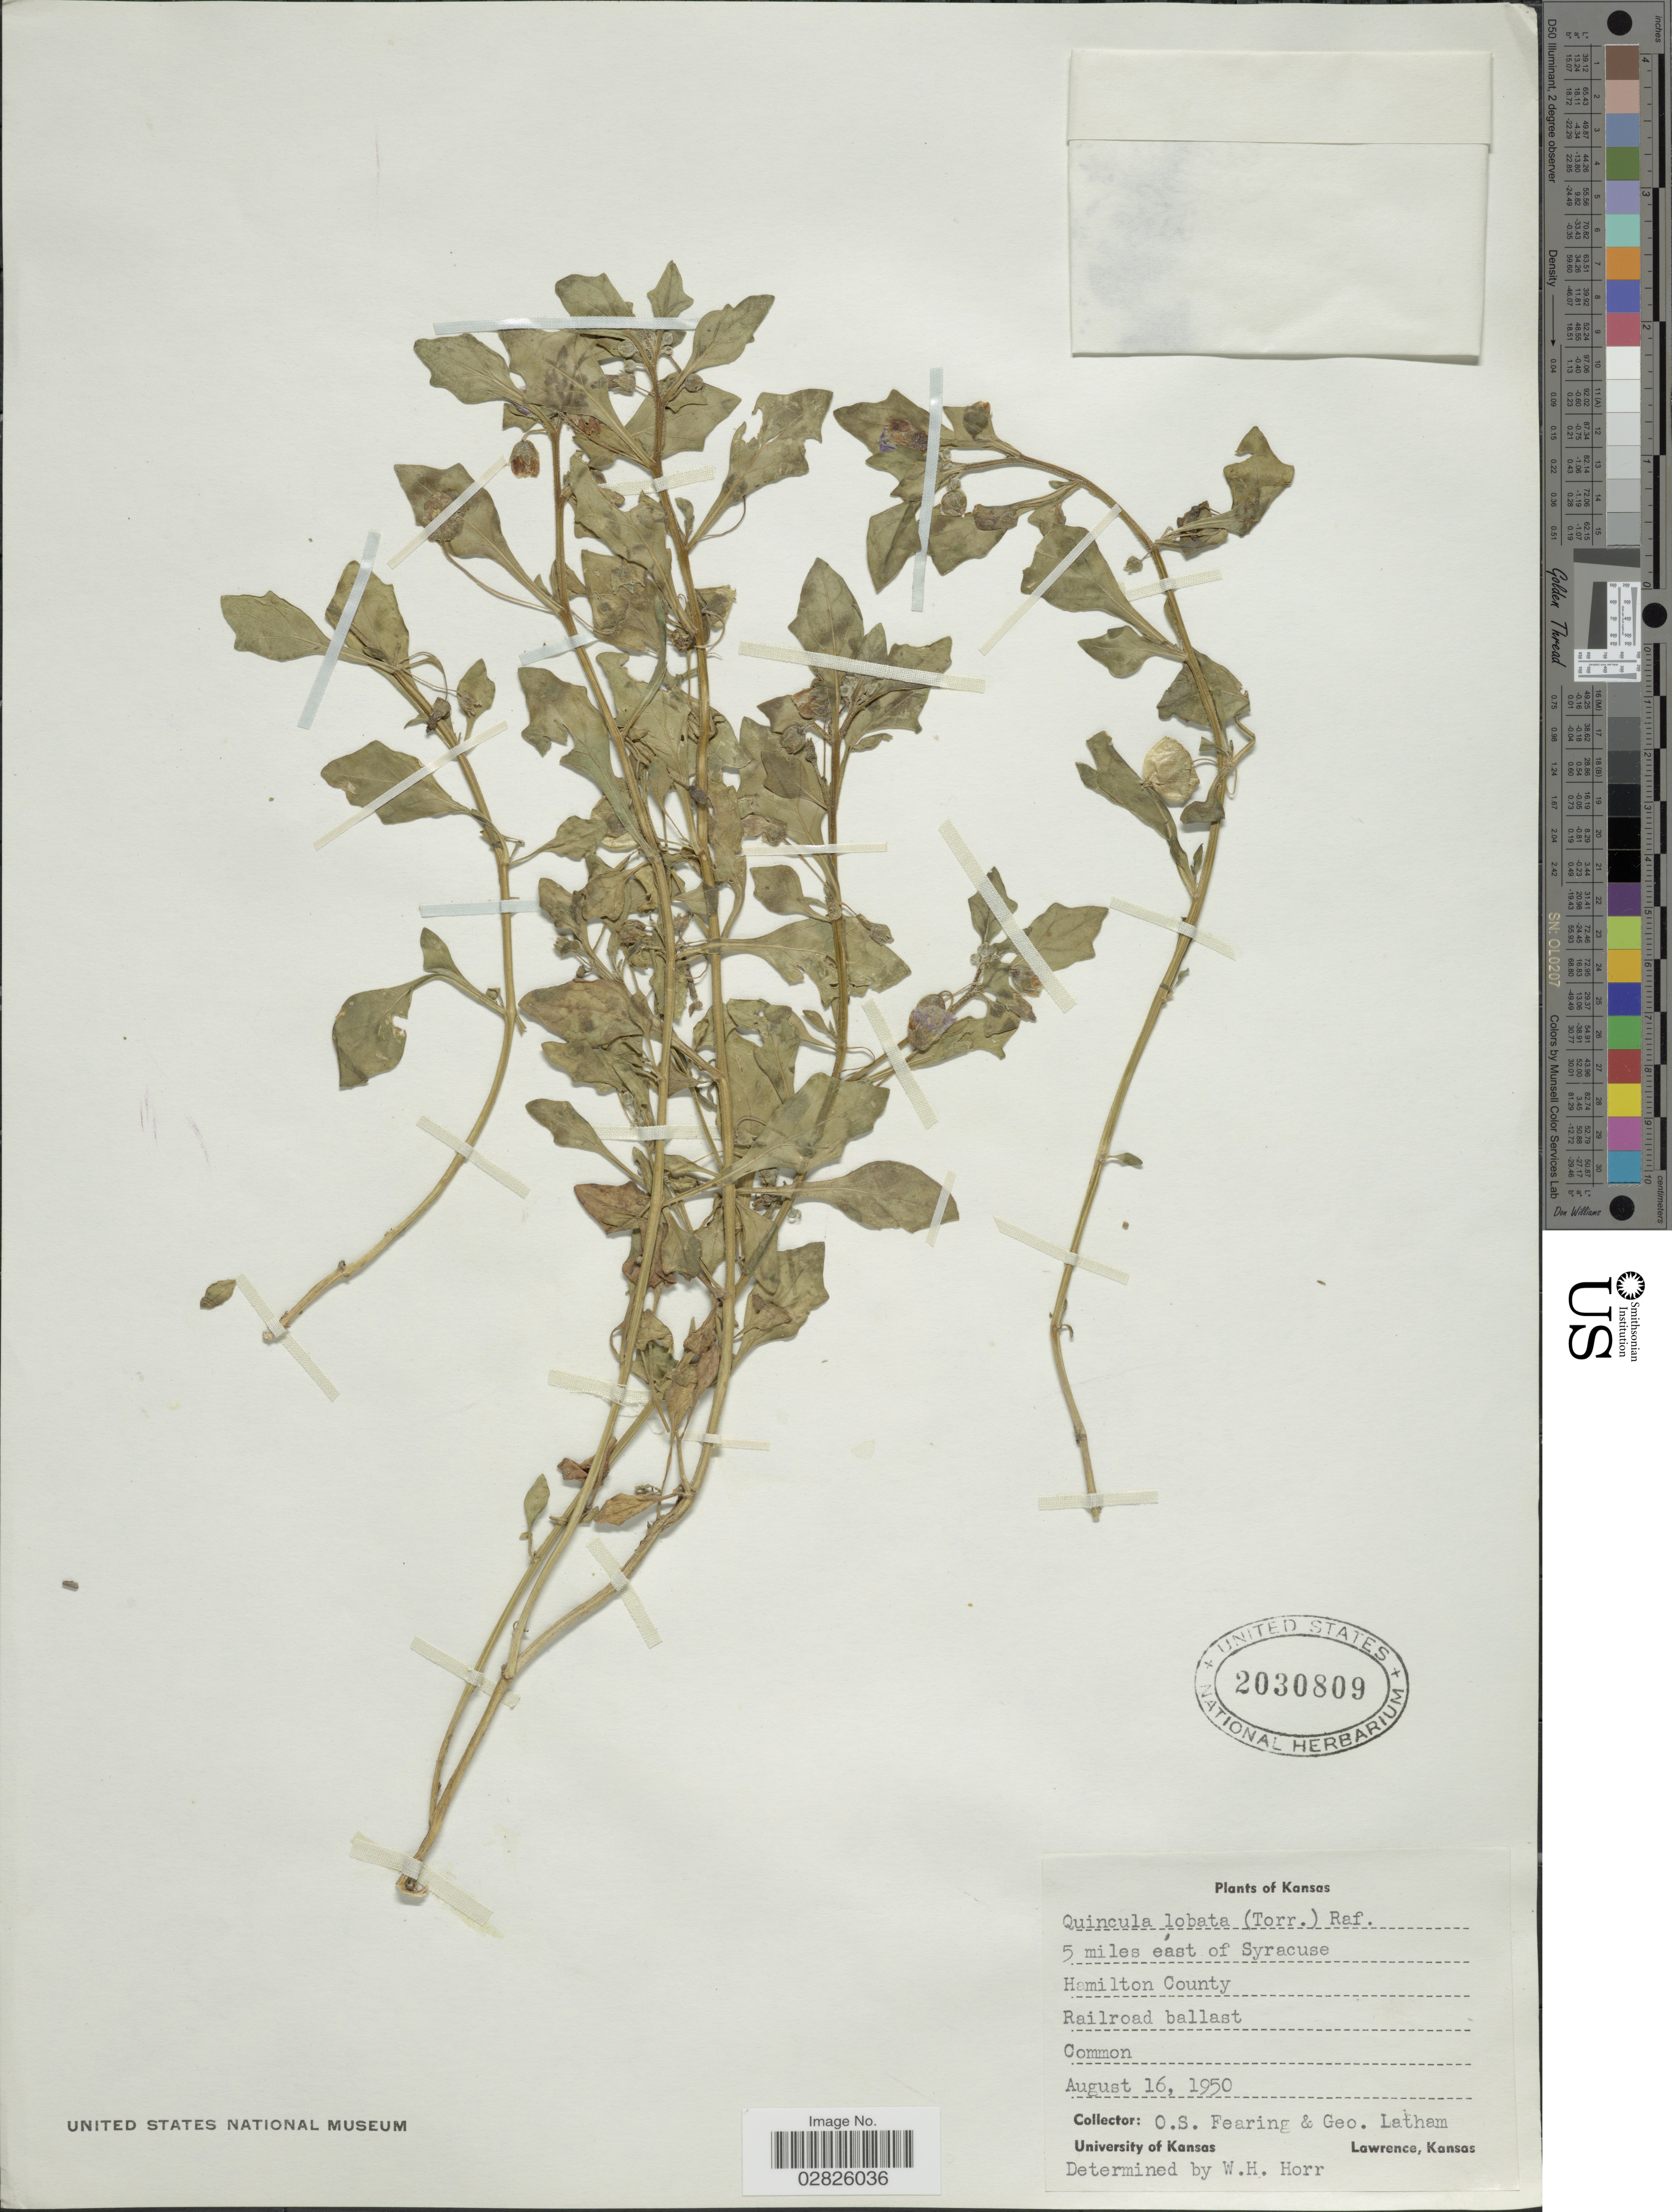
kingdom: Plantae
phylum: Tracheophyta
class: Magnoliopsida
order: Solanales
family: Solanaceae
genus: Quincula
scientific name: Quincula lobata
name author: (Torr.) Raf.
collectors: O. S. Fearing & G. Latham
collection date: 1950-08-16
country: United States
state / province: Kansas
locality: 5 miles east of Syracuse. Hamilton County. Railroad ballast.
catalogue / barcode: US 2030809